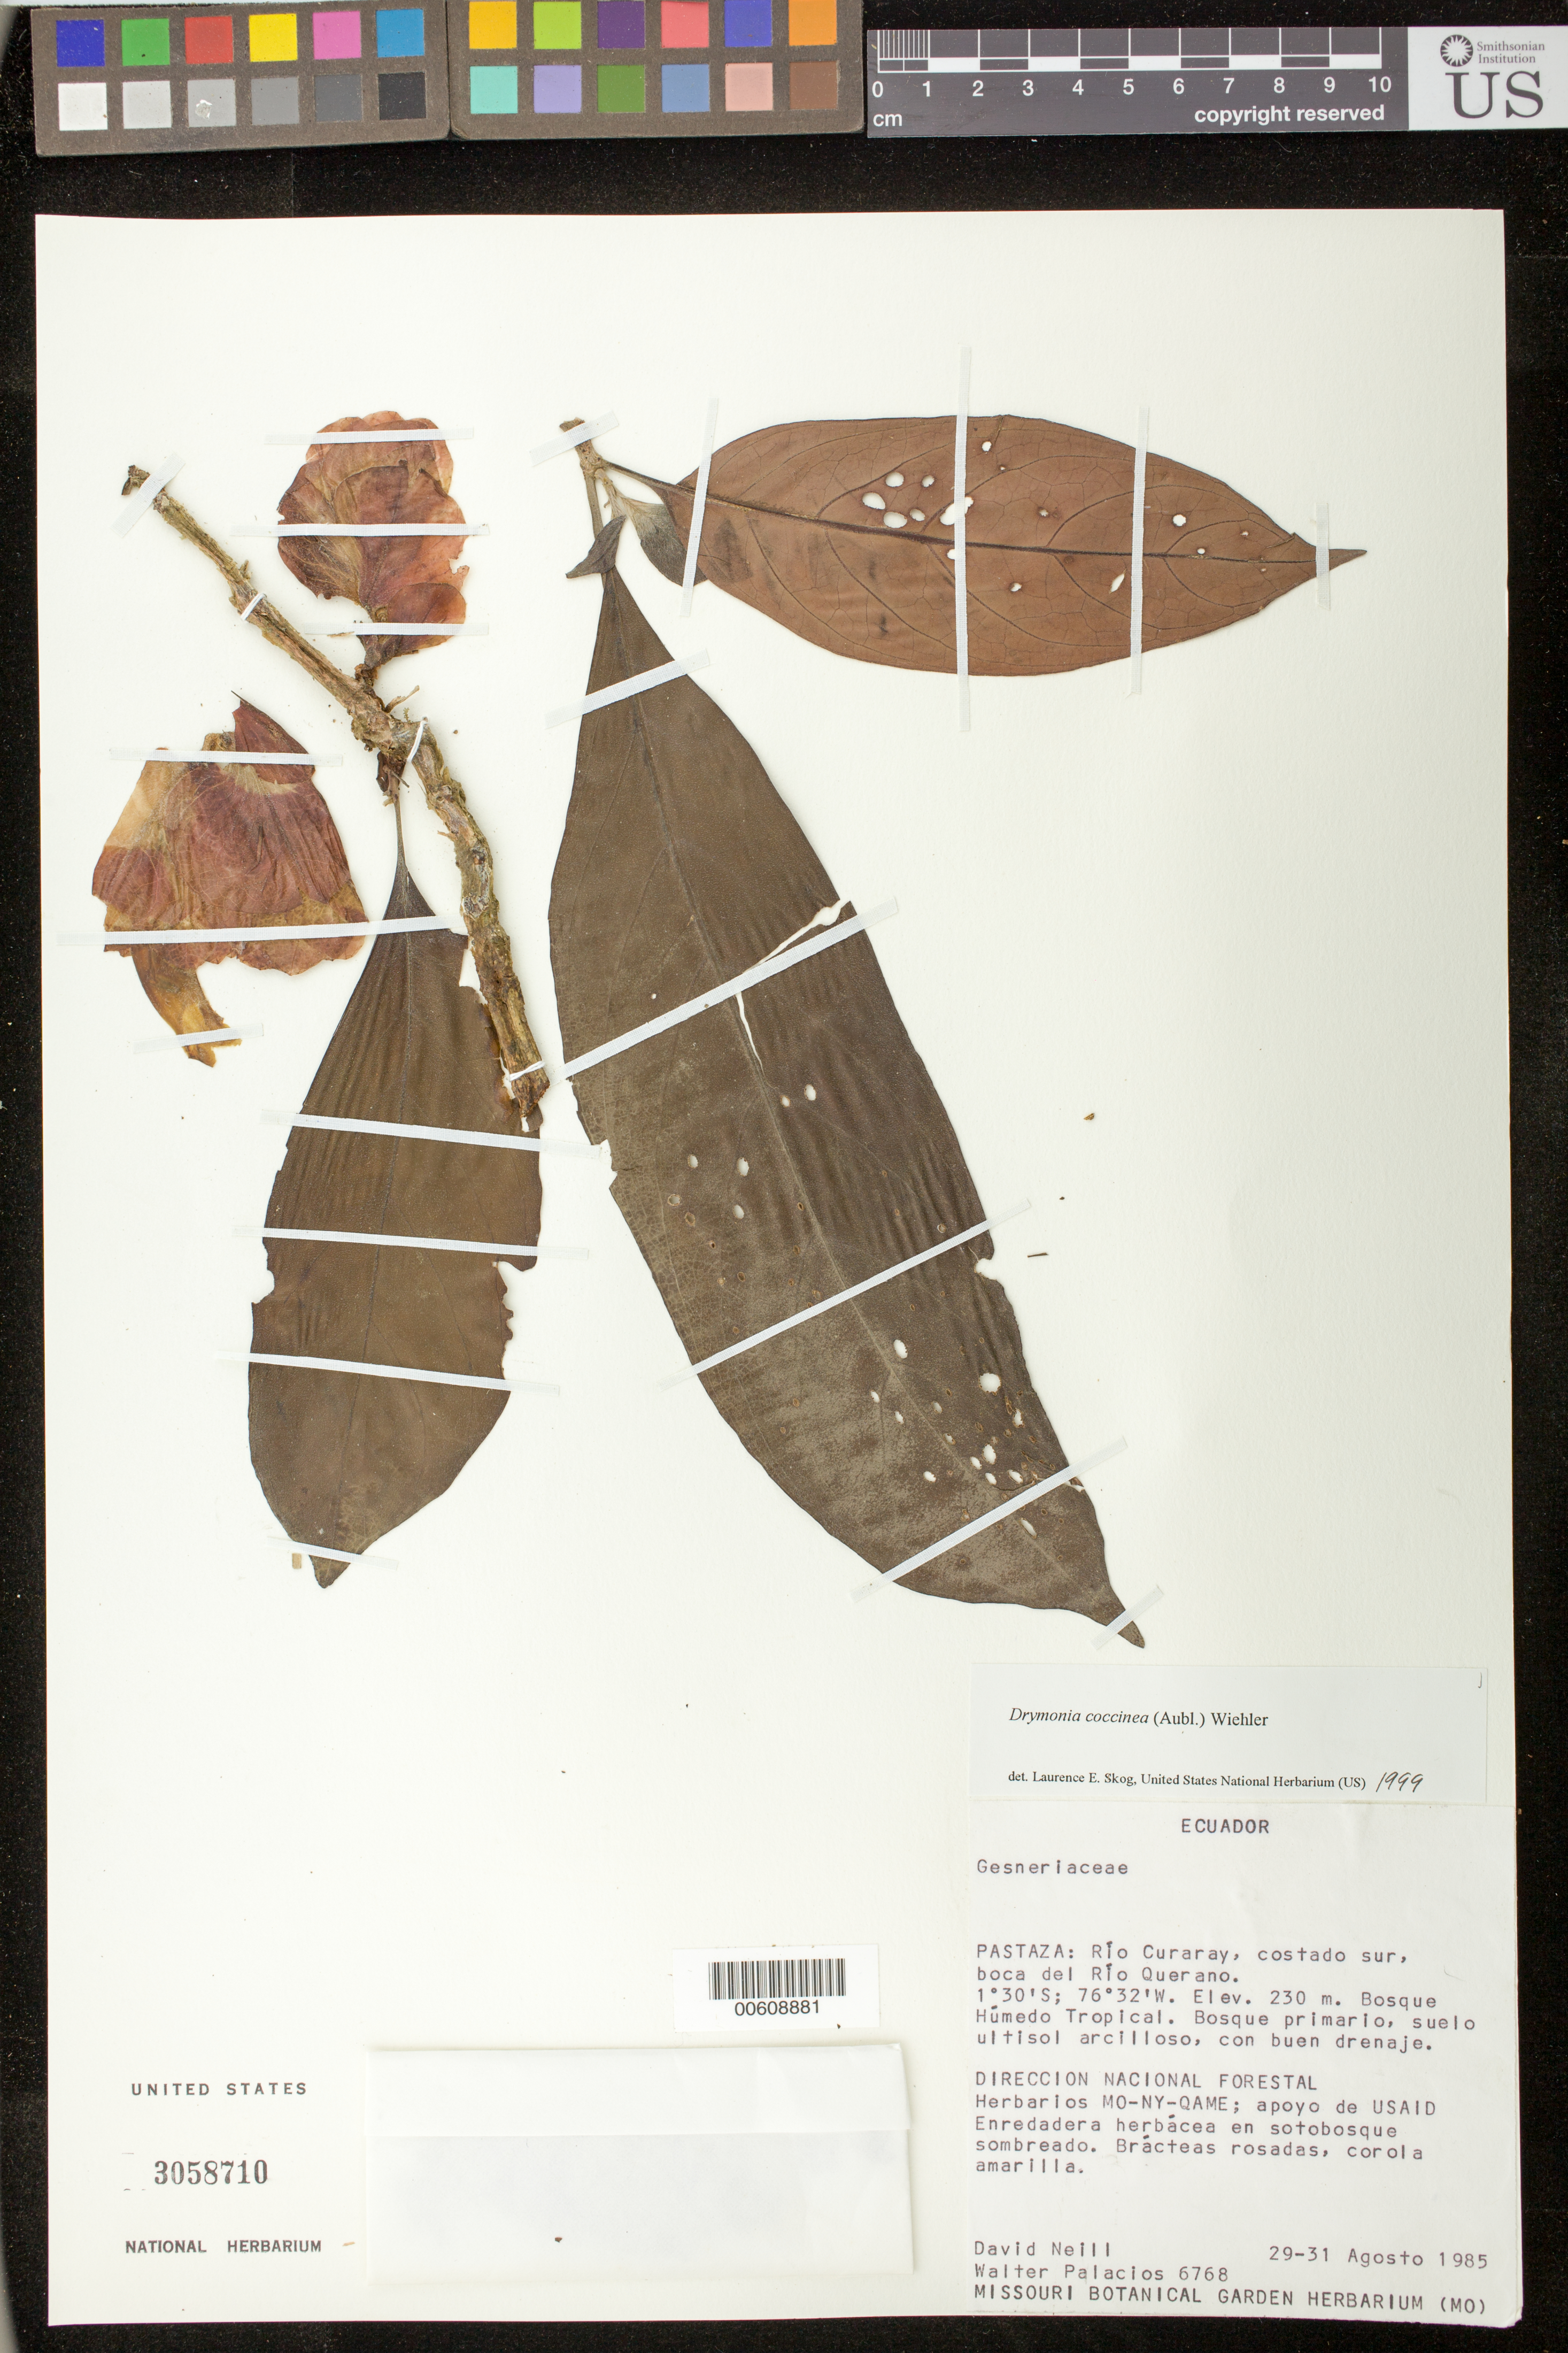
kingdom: Plantae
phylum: Tracheophyta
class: Magnoliopsida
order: Lamiales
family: Gesneriaceae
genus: Drymonia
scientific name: Drymonia coccinea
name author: (Aubl.) Wiehler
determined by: Skog, Laurence E.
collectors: D. A. Neill & W. Palacios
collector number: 6768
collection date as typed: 29-31 Aug 1985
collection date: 1985-08-29/1985-08-31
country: Ecuador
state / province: Pastaza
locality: Río Curaray, costado sur, boca del Río Querano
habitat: Bosque húmedo tropical; bosque primario, suelo ultisol arcilloso, con buen drenaje; en sotobosque sombreado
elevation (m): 230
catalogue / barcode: US 3058710